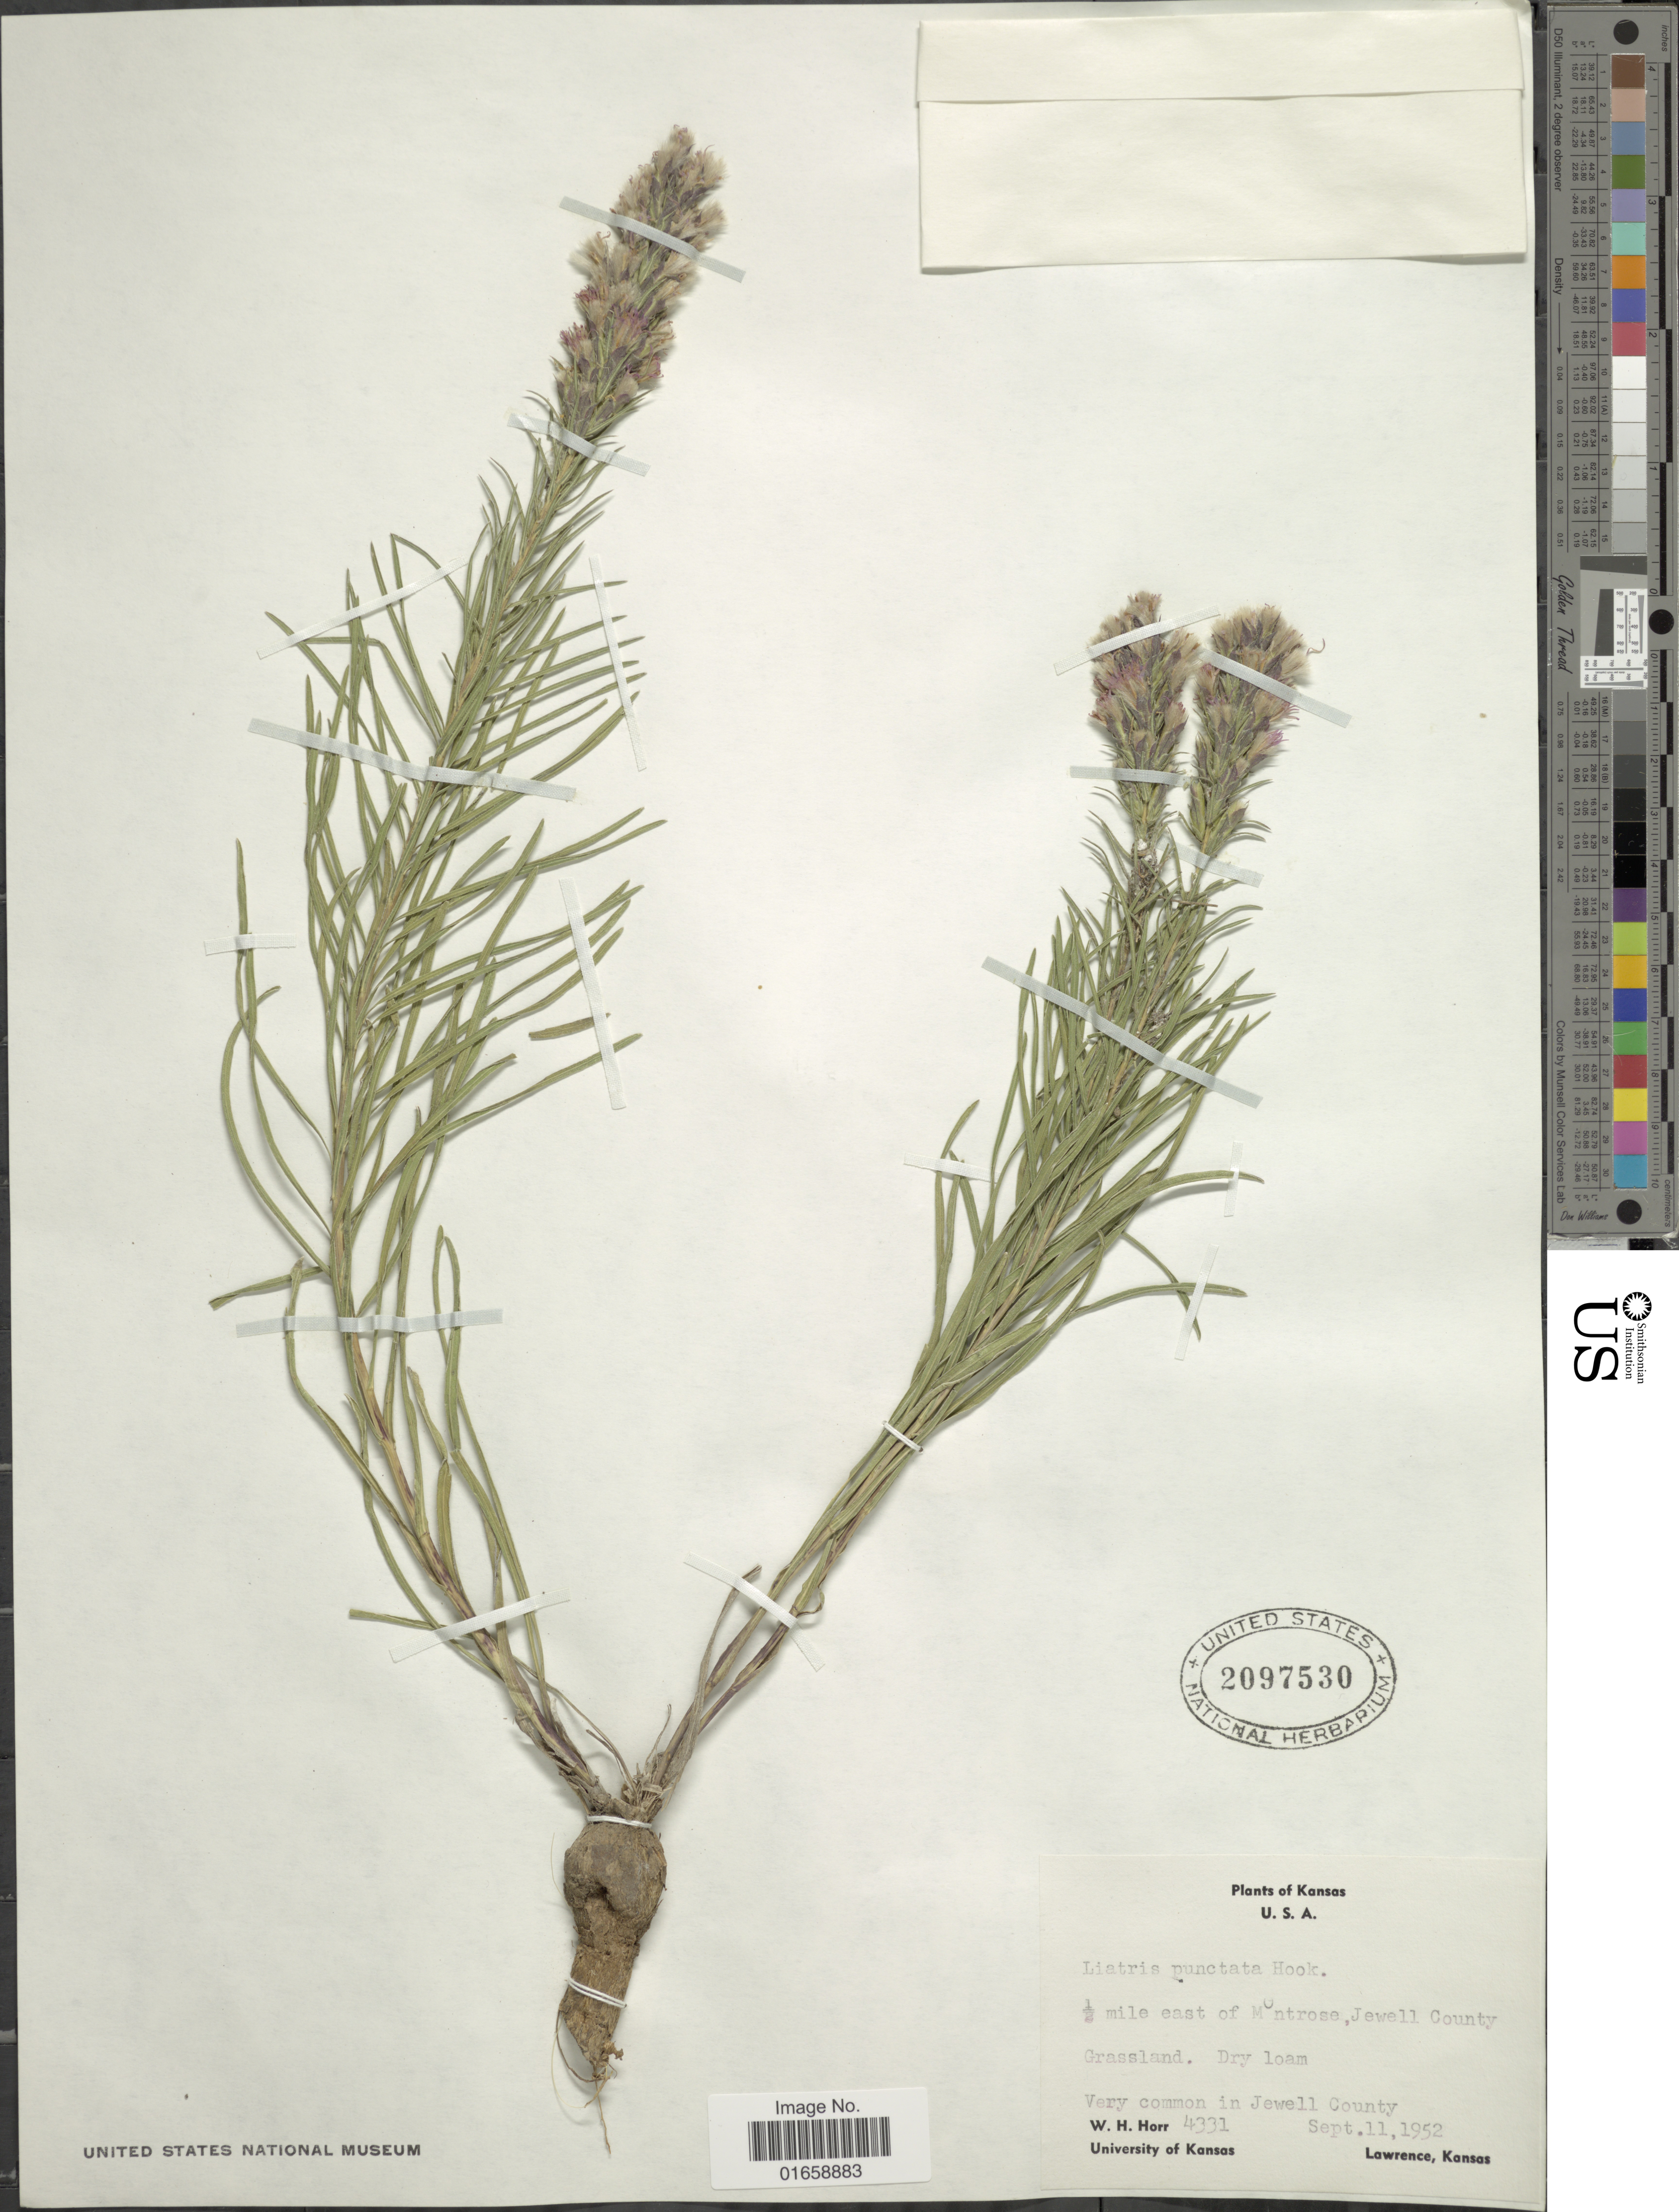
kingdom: Plantae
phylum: Tracheophyta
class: Magnoliopsida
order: Asterales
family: Asteraceae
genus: Liatris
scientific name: Liatris punctata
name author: Hook.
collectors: W. H. Horr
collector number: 4331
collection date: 1952-09-11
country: United States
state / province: Kansas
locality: ½ mile east of Montrose, Jewell County, Grassland, Dry loam, Very common in Jewell County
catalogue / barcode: US 2097530